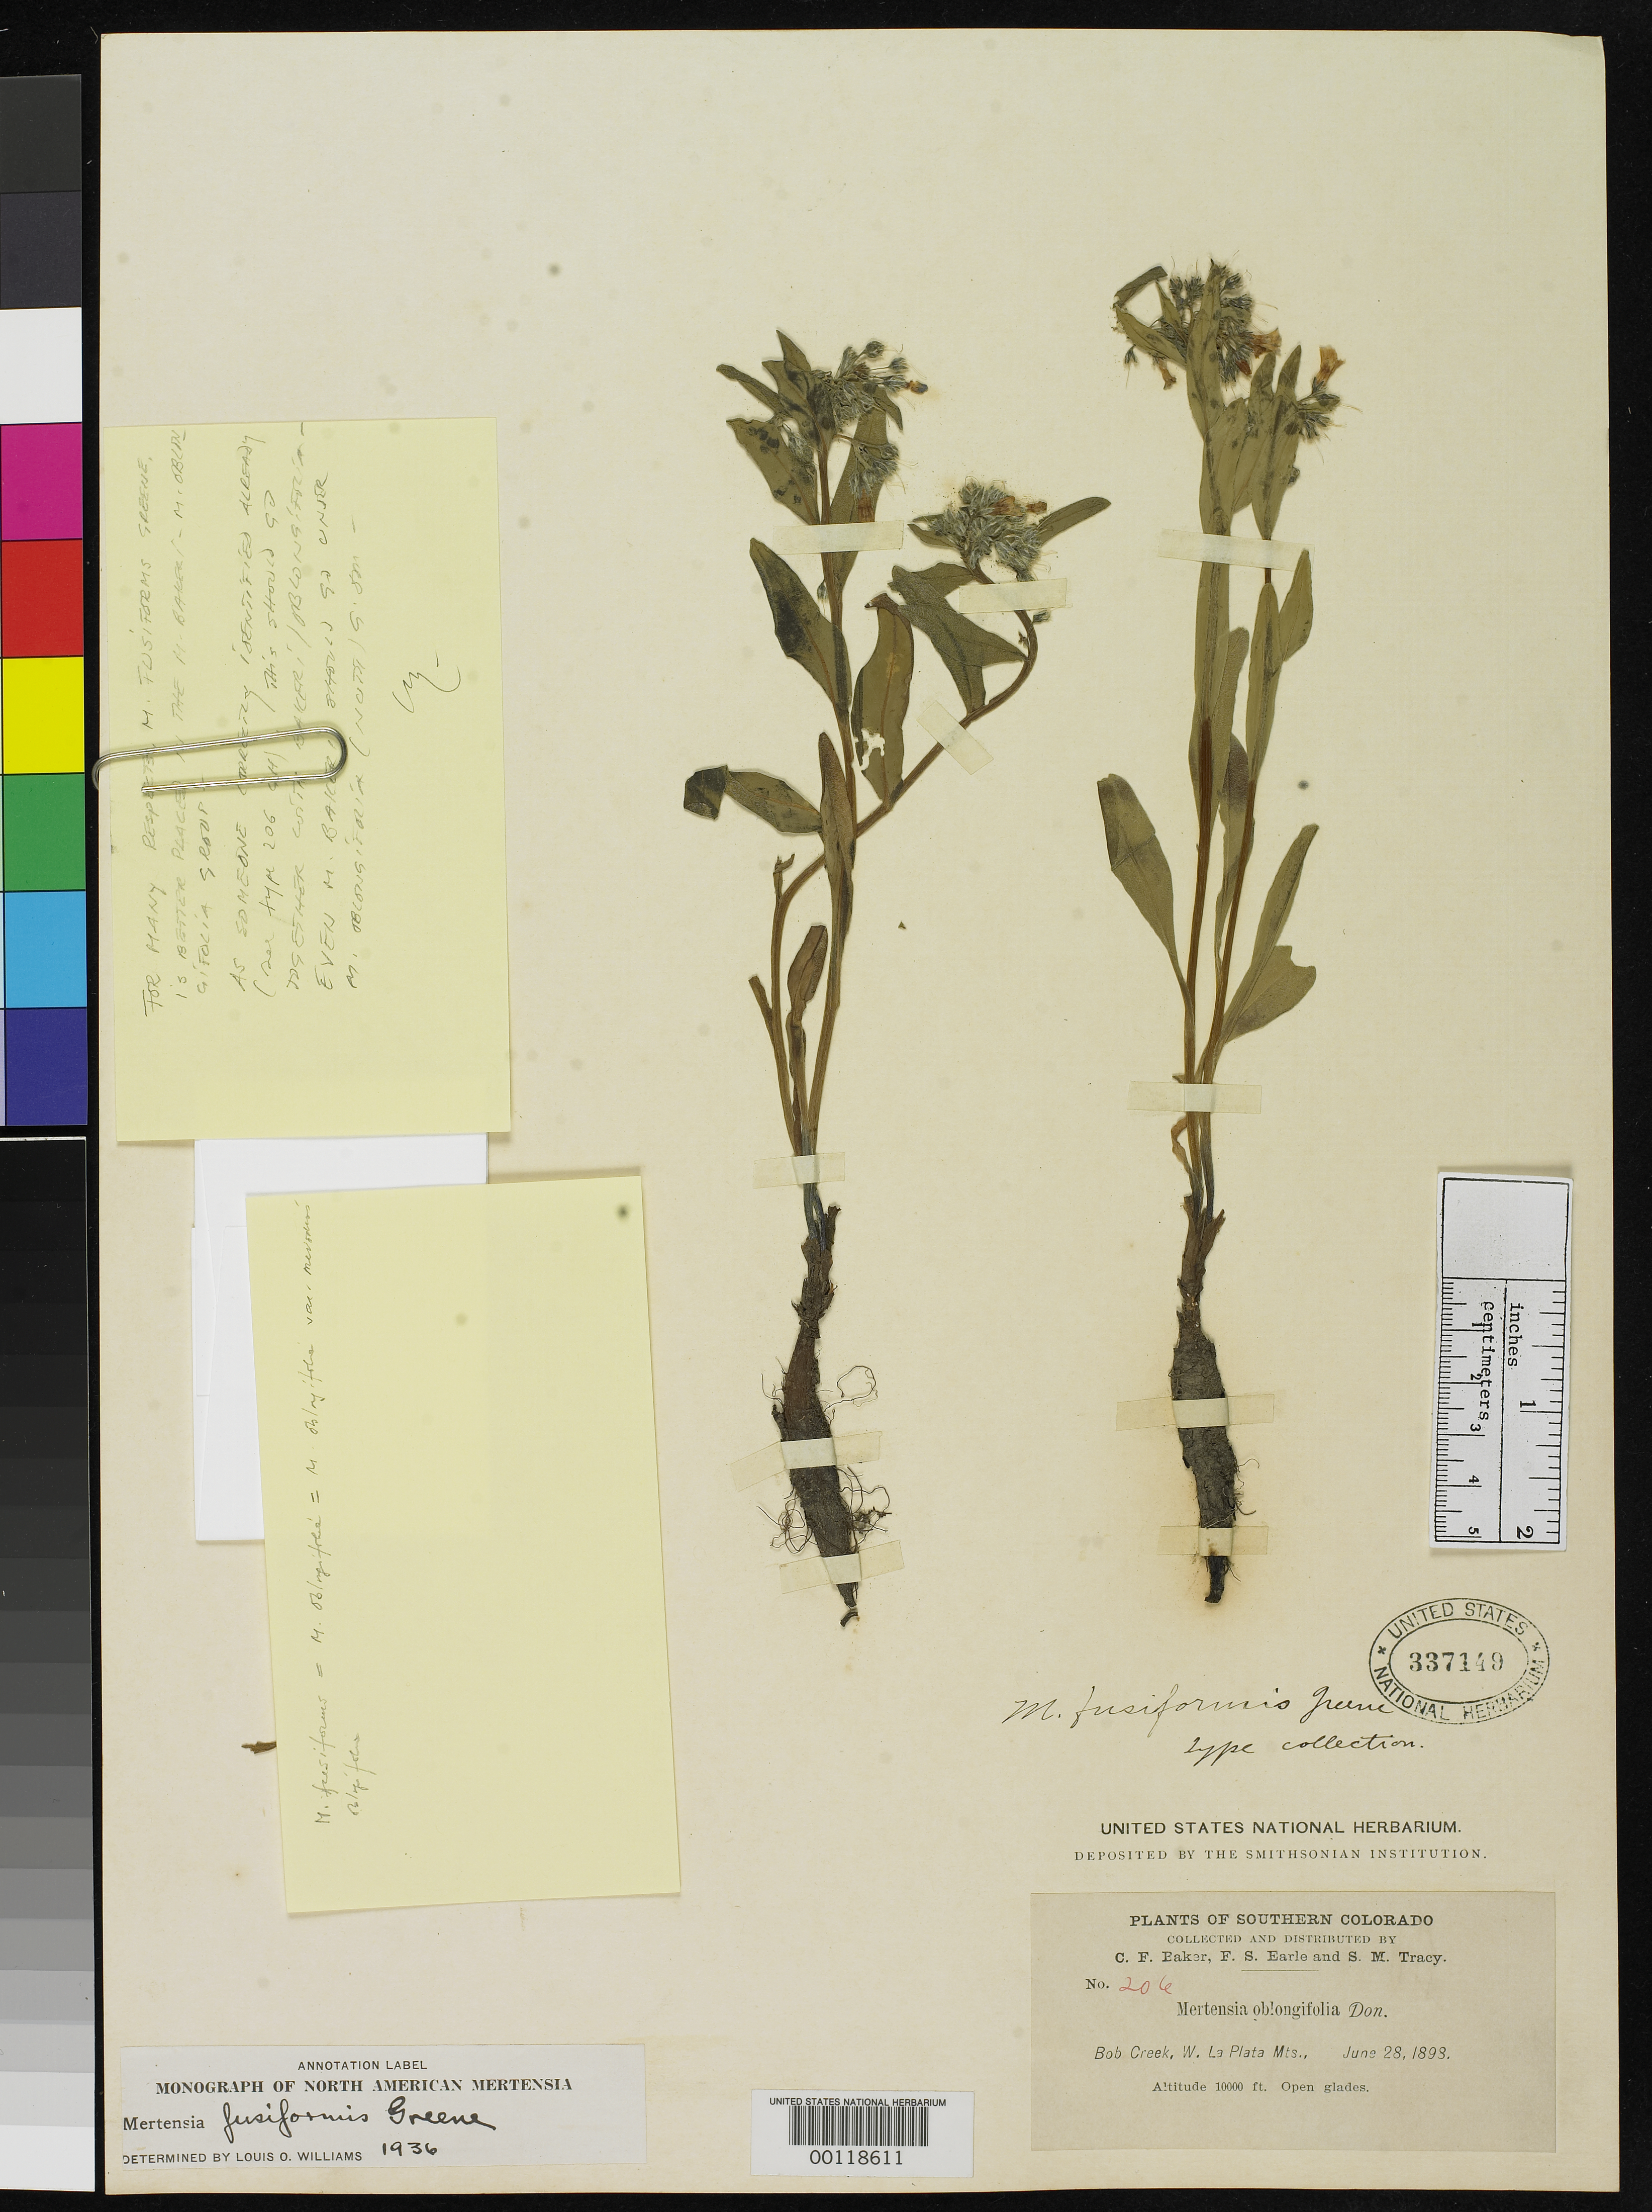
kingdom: Plantae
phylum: Tracheophyta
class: Magnoliopsida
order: Boraginales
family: Boraginaceae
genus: Mertensia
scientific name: Mertensia fusiformis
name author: Greene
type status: Isosyntype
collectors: C. F. Baker, F. S. Earle & S. M. Tracy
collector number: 206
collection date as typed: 28 Jun 1898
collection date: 1898-06-28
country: United States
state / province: Colorado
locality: Bob Creek, W La Plata Mountains.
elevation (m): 3200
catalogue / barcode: US 337149